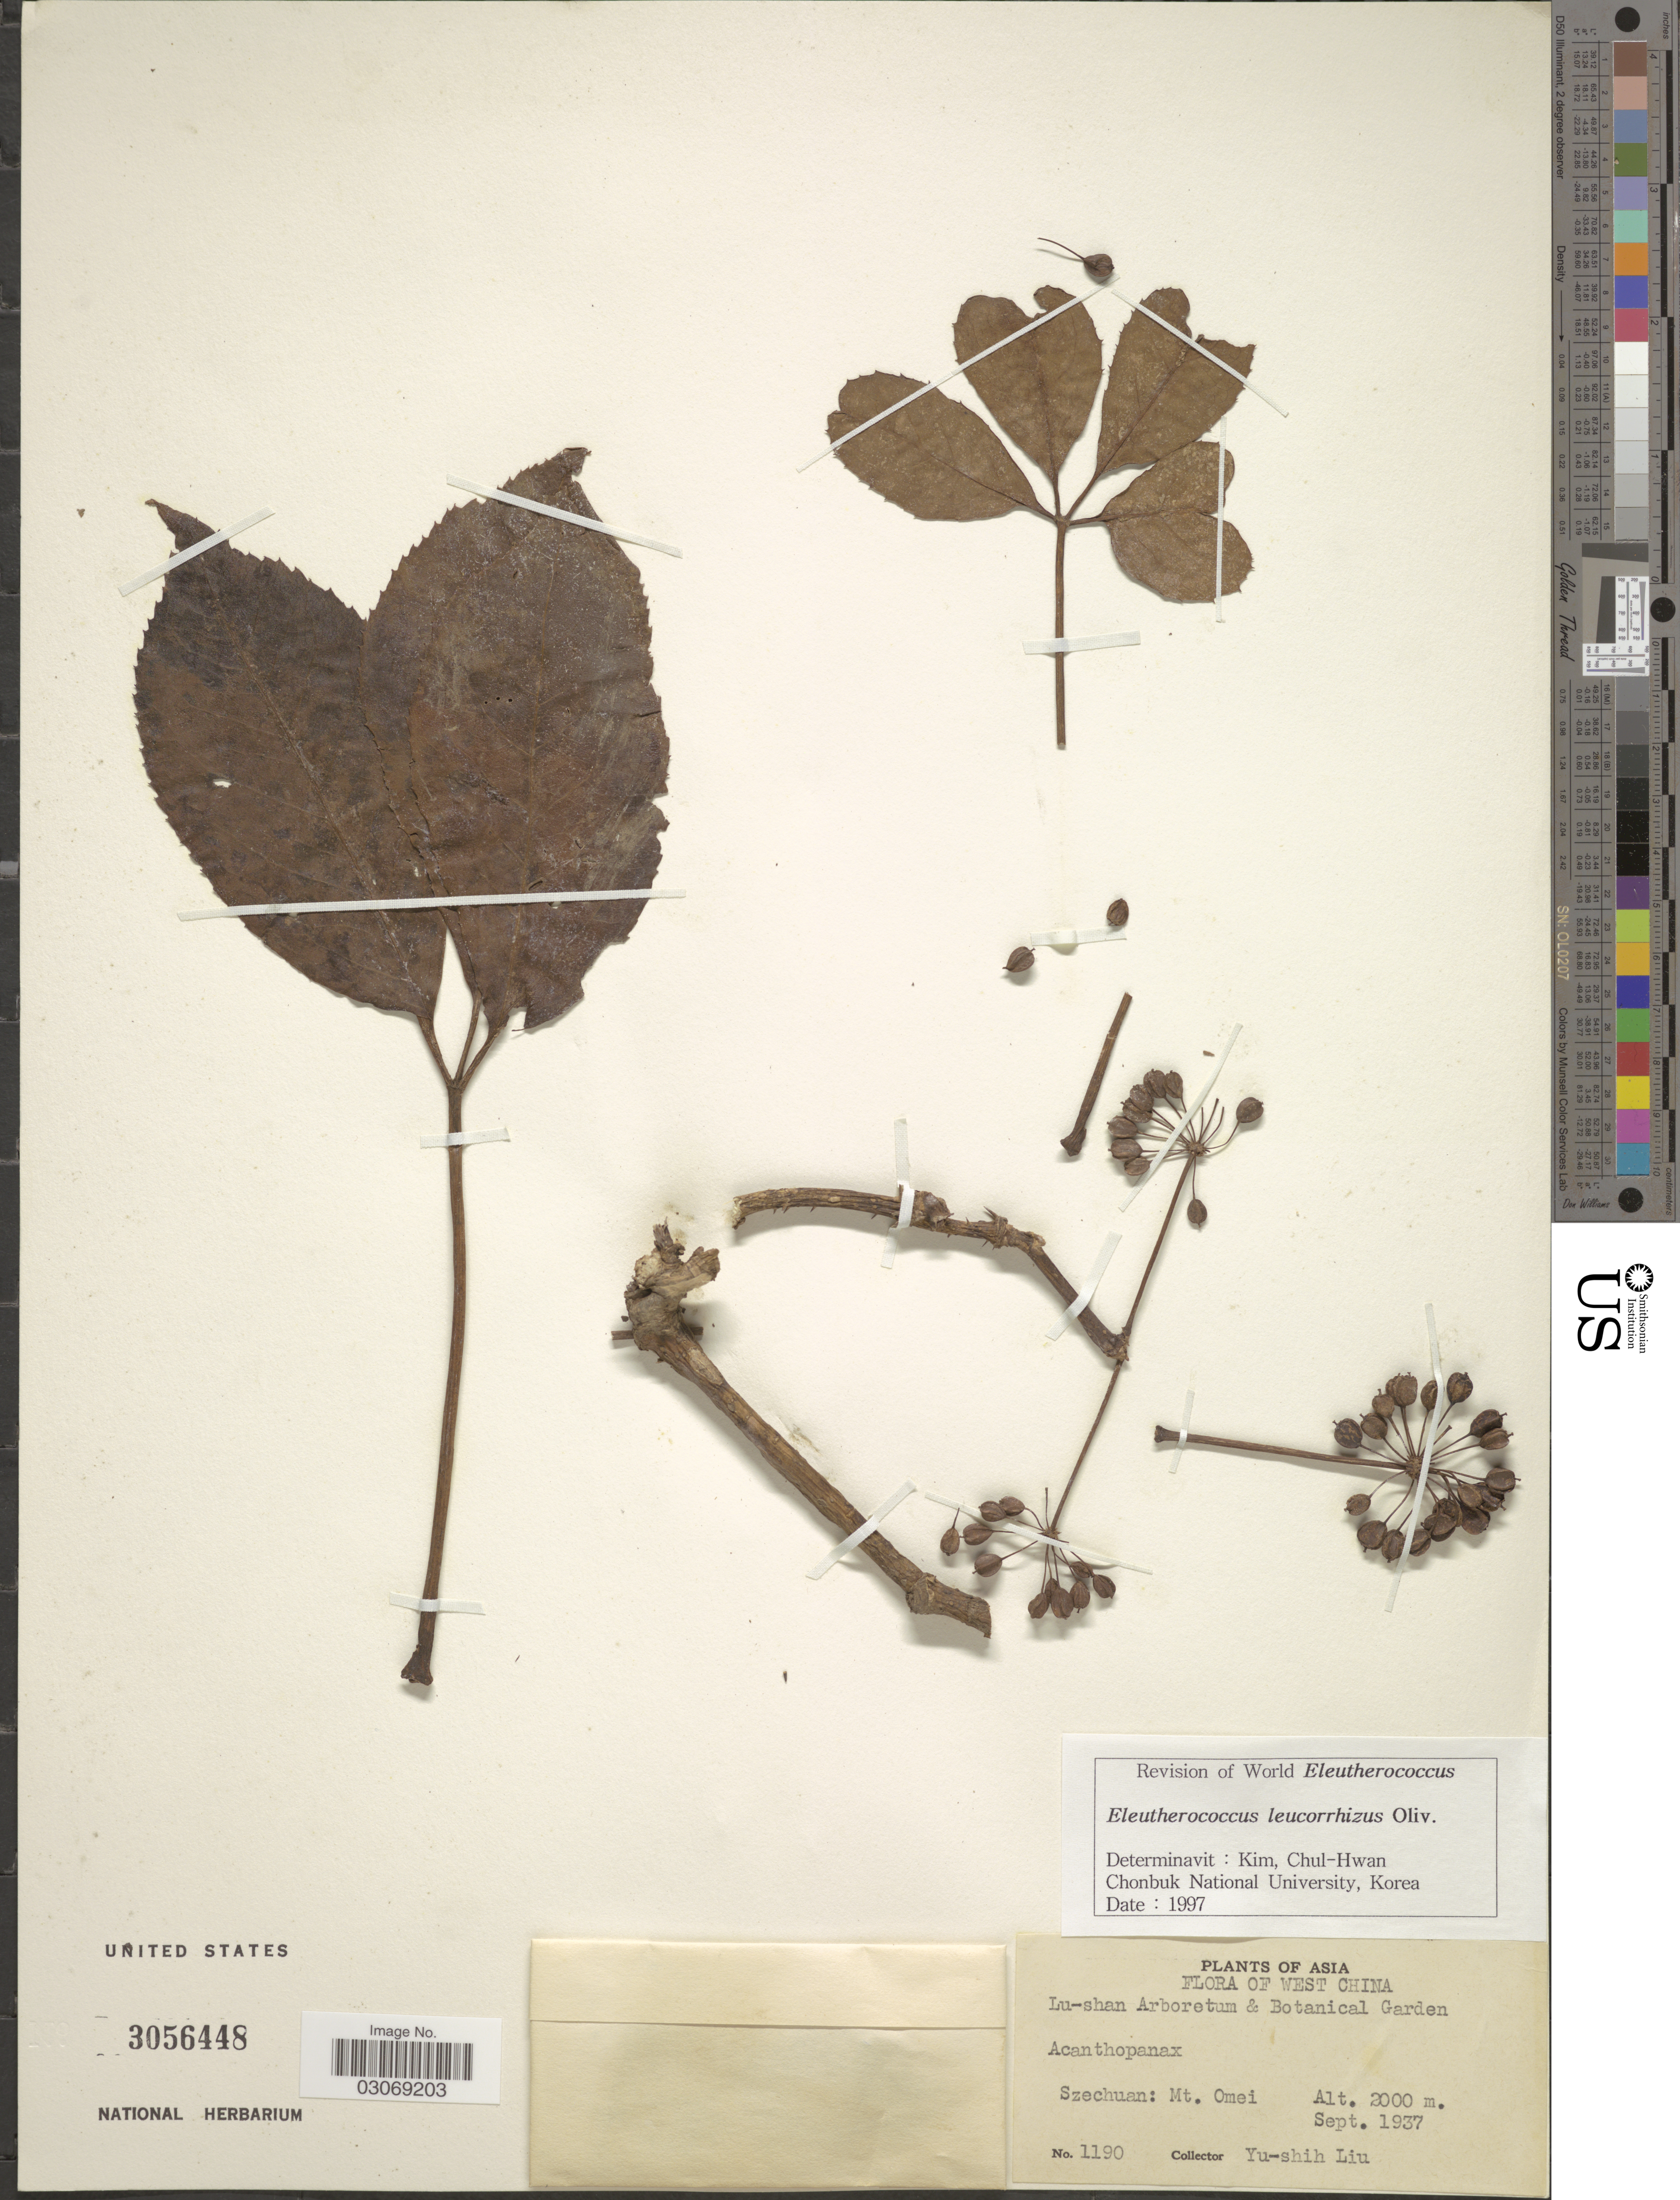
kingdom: Plantae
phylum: Tracheophyta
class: Magnoliopsida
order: Apiales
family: Araliaceae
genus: Eleutherococcus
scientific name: Eleutherococcus leucorrhizus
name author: Oliv.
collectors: Y.-S. Liu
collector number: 1190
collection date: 1937-09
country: China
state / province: Sichuan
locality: Szechuan: Mt. Omei. West China.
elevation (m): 2000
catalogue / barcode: US 3056448